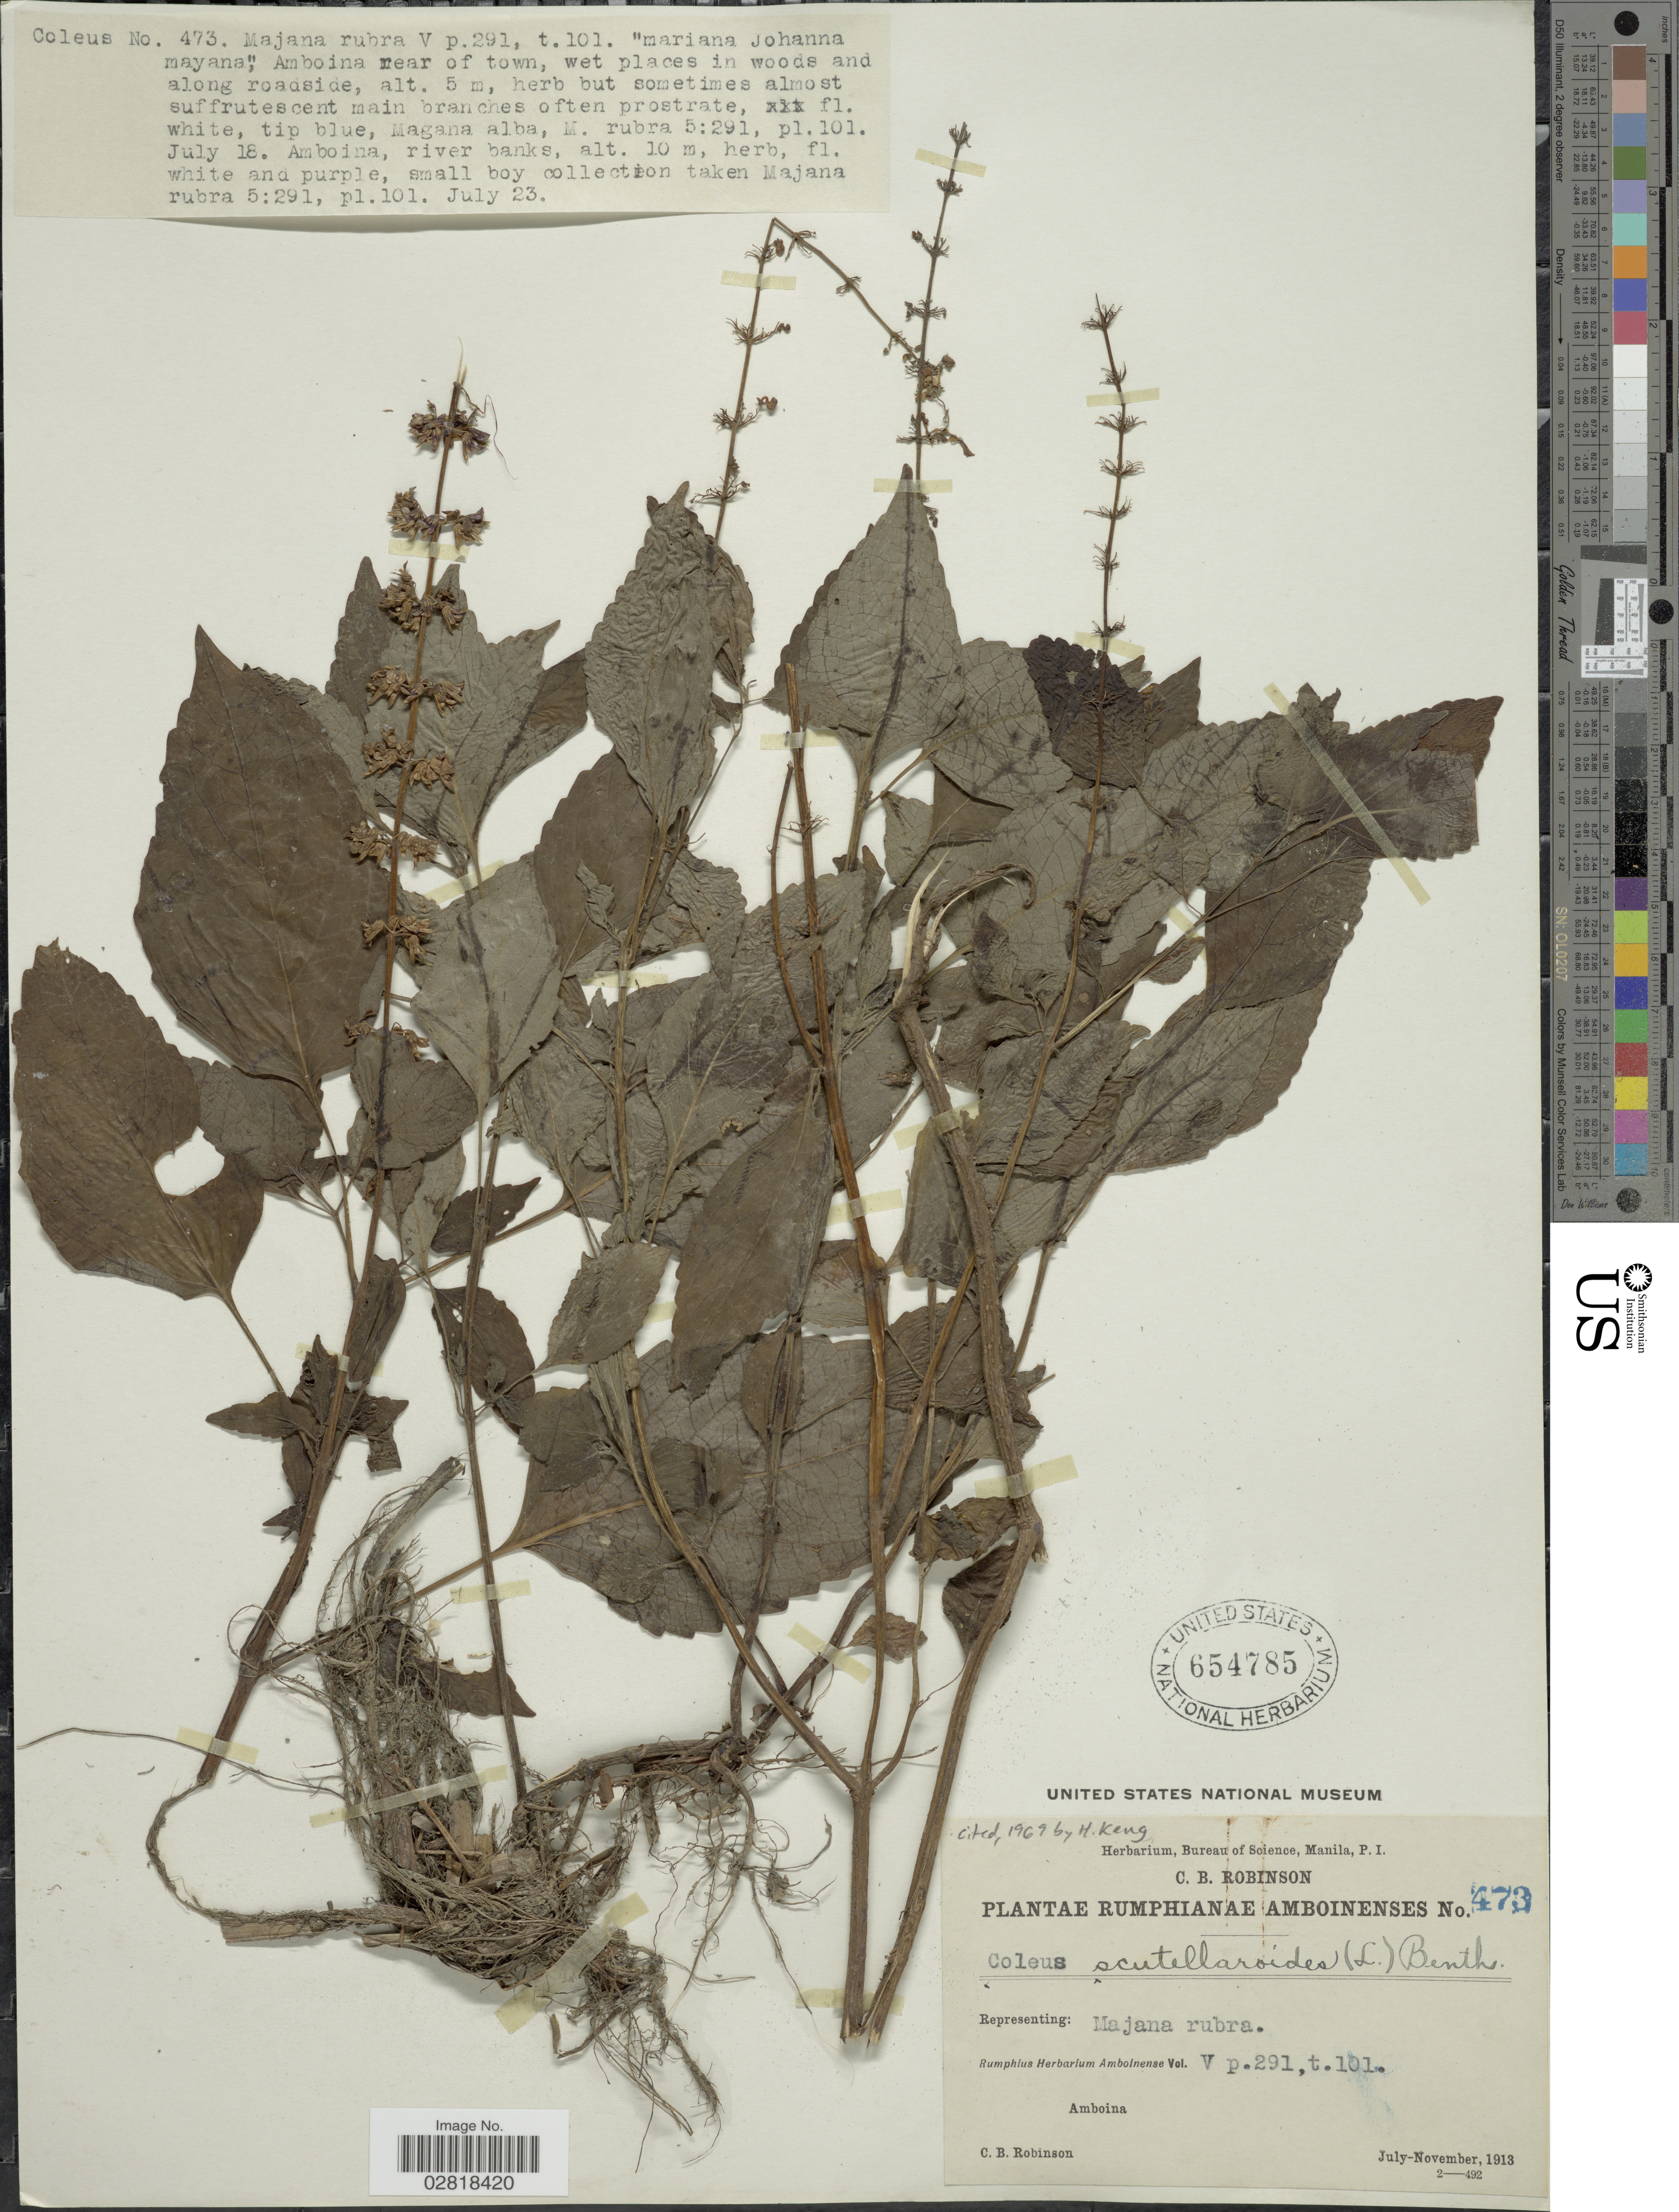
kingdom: Plantae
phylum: Tracheophyta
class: Magnoliopsida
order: Lamiales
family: Lamiaceae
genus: Coleus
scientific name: Coleus scutellarioides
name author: (L.) Benth.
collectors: C. Robinson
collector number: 473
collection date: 1913-07/1913-11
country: Indonesia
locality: Amboina.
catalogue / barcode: US 654785